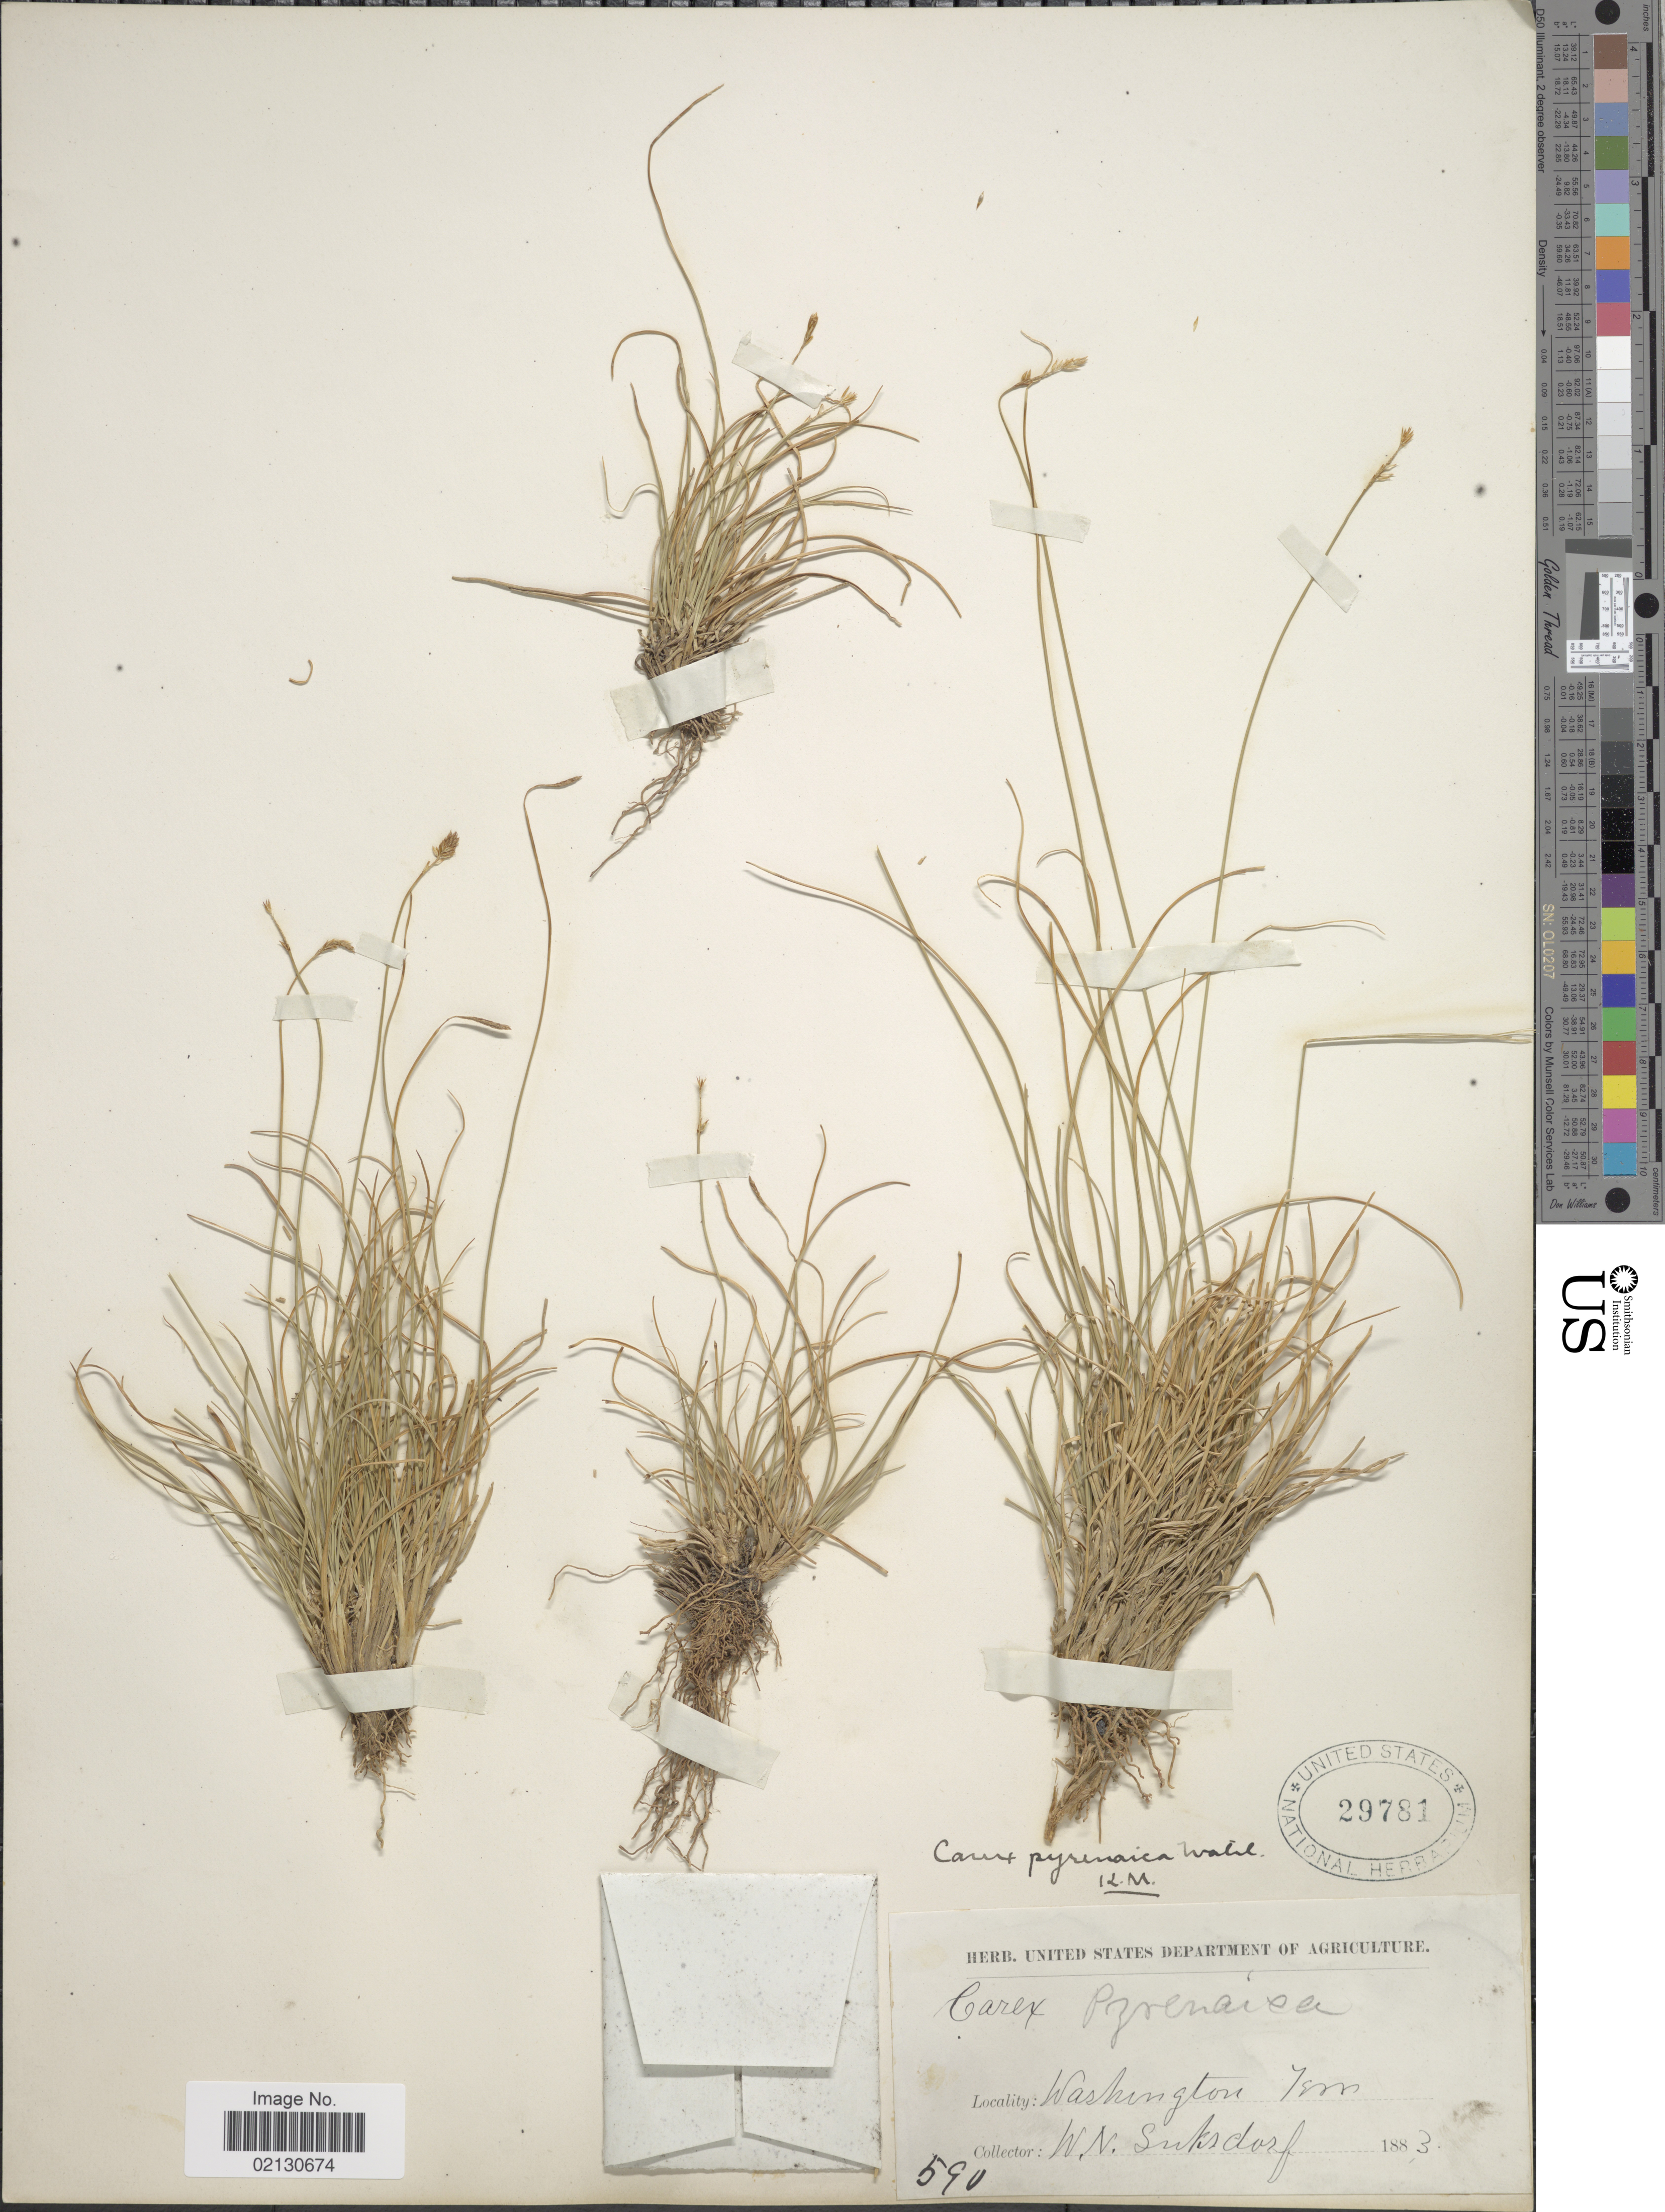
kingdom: Plantae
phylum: Tracheophyta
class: Liliopsida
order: Poales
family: Cyperaceae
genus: Carex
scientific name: Carex micropoda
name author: C.A. Mey.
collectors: W. N. Suksdorf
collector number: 590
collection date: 1883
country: United States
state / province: Washington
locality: Washington Terr.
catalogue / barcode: US 29781